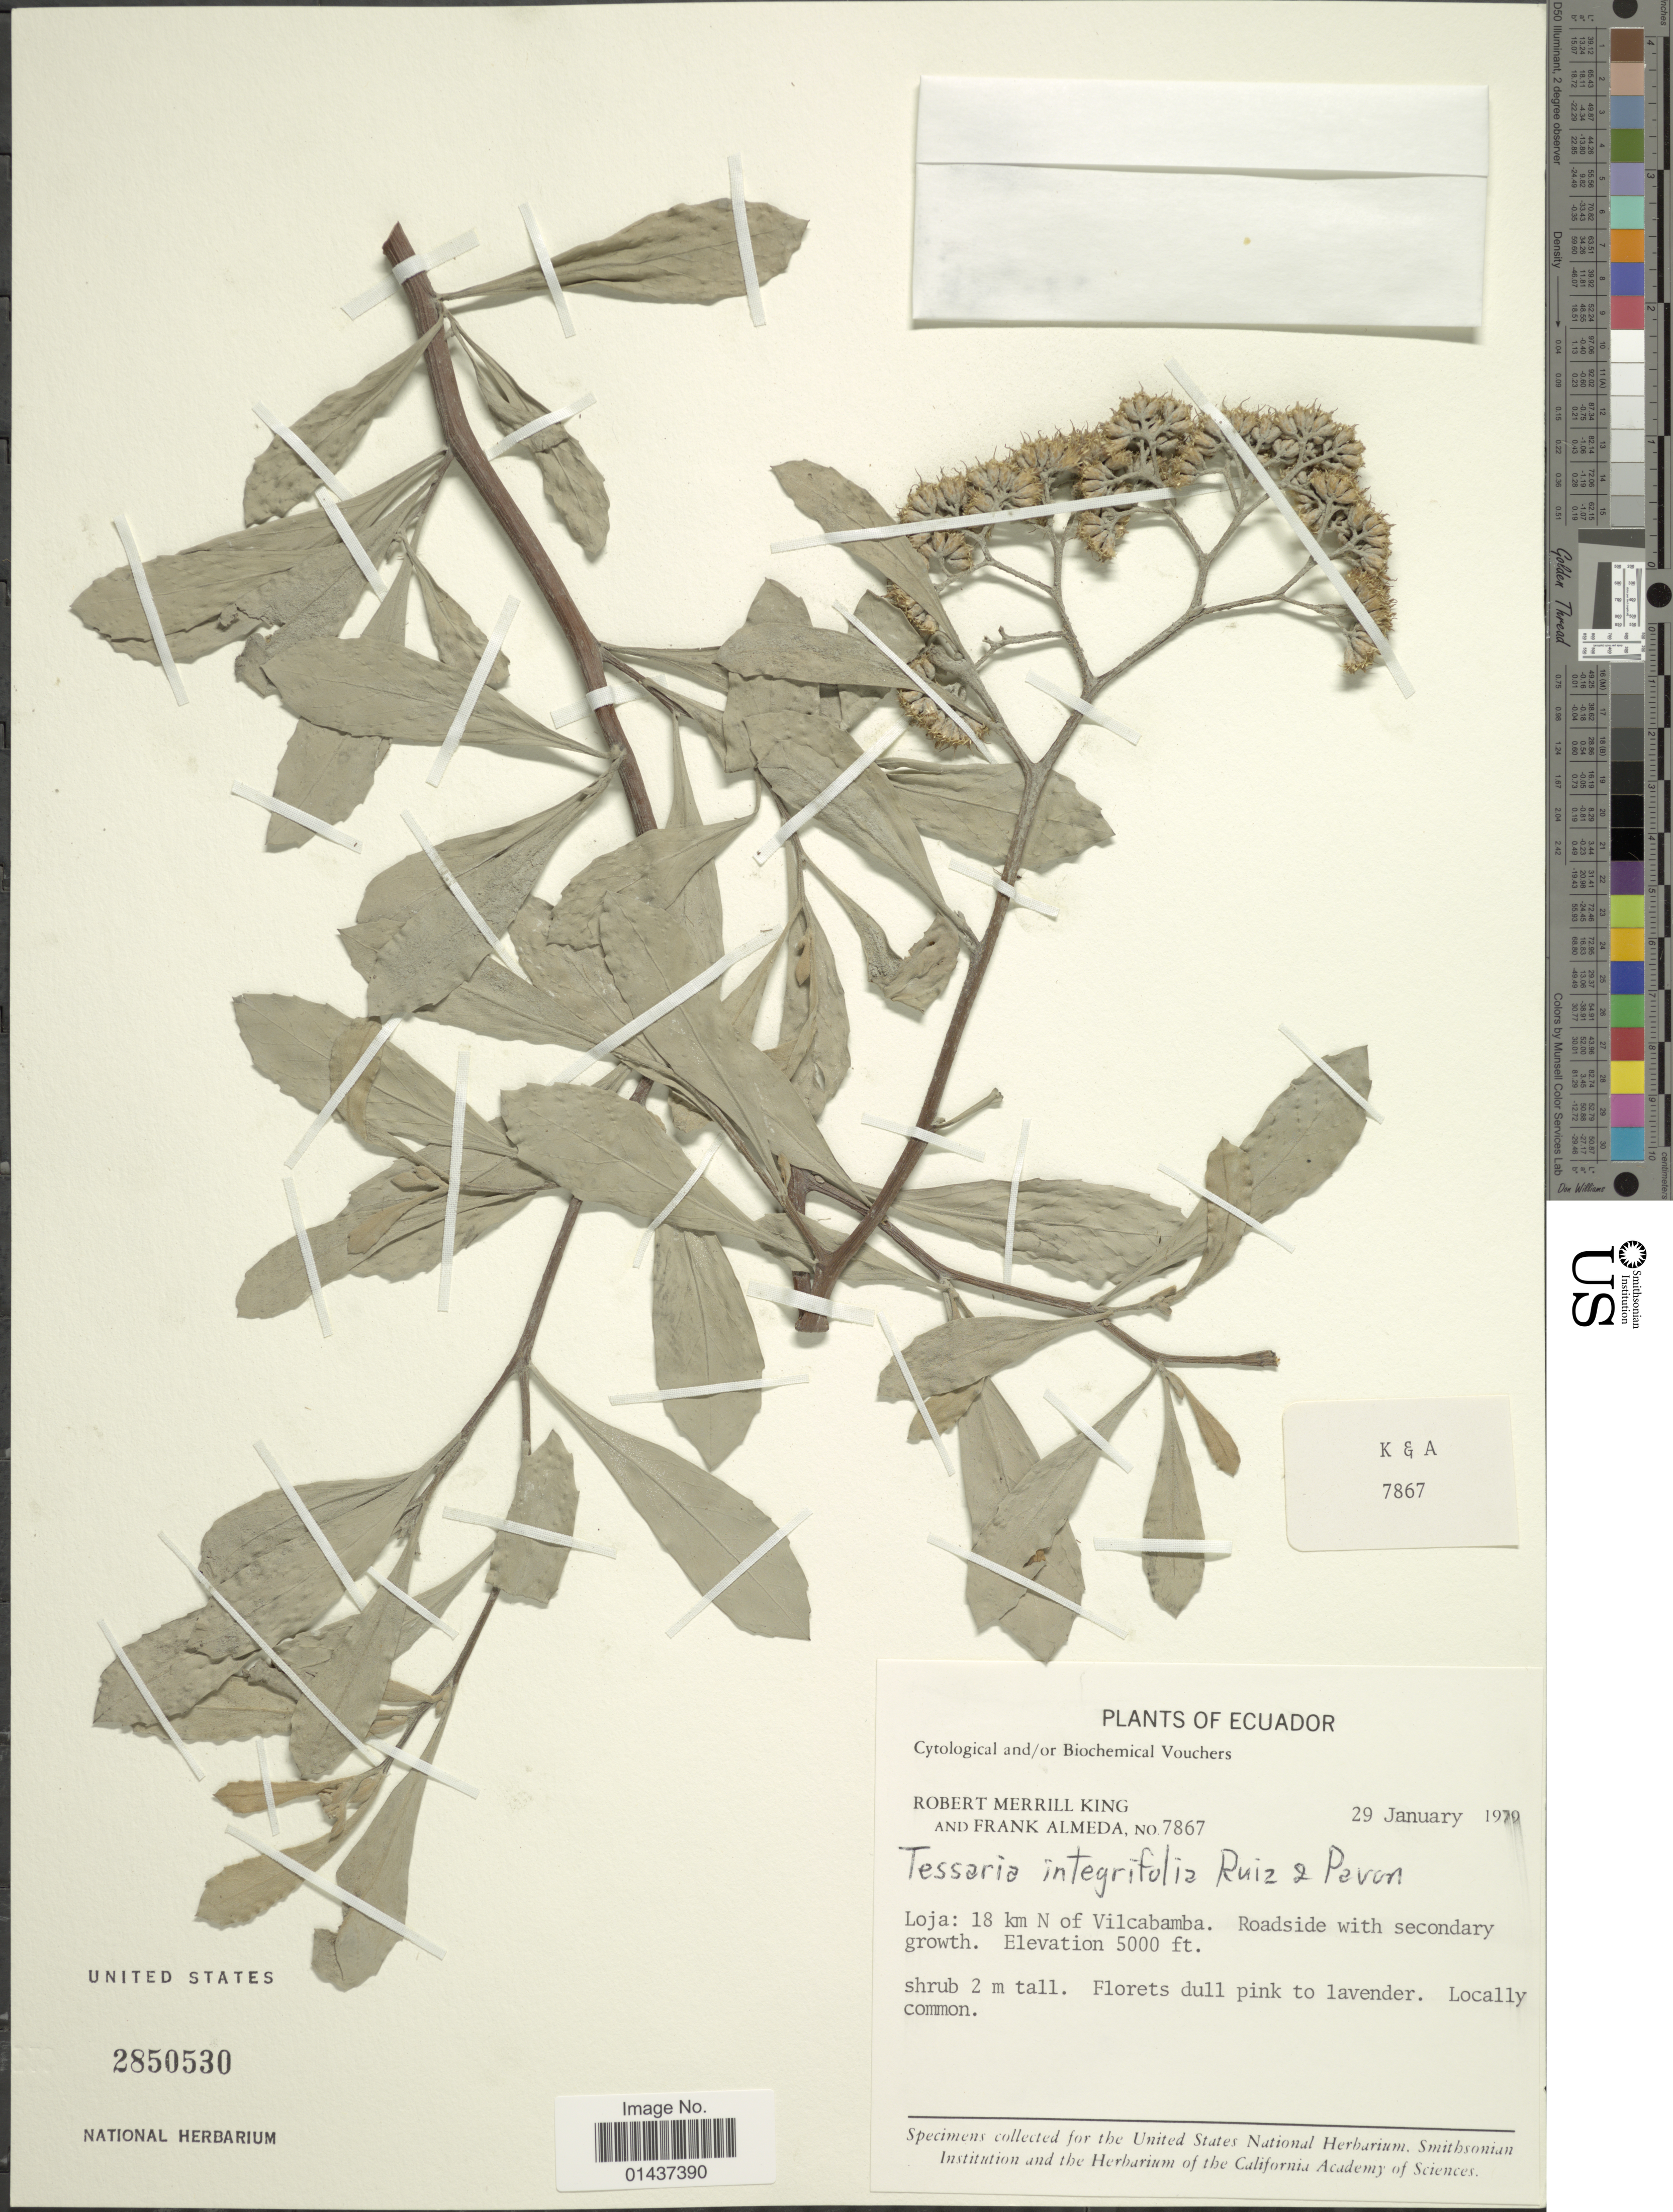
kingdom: Plantae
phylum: Tracheophyta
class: Magnoliopsida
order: Asterales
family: Asteraceae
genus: Tessaria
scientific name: Tessaria integrifolia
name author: Ruiz & Pav.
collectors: R. M. King & F. Almeda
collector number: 7867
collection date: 1979-01-29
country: Ecuador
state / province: Loja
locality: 18 km N of Vilcabamba. Roadside with secondary growth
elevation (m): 1524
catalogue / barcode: US 2850530